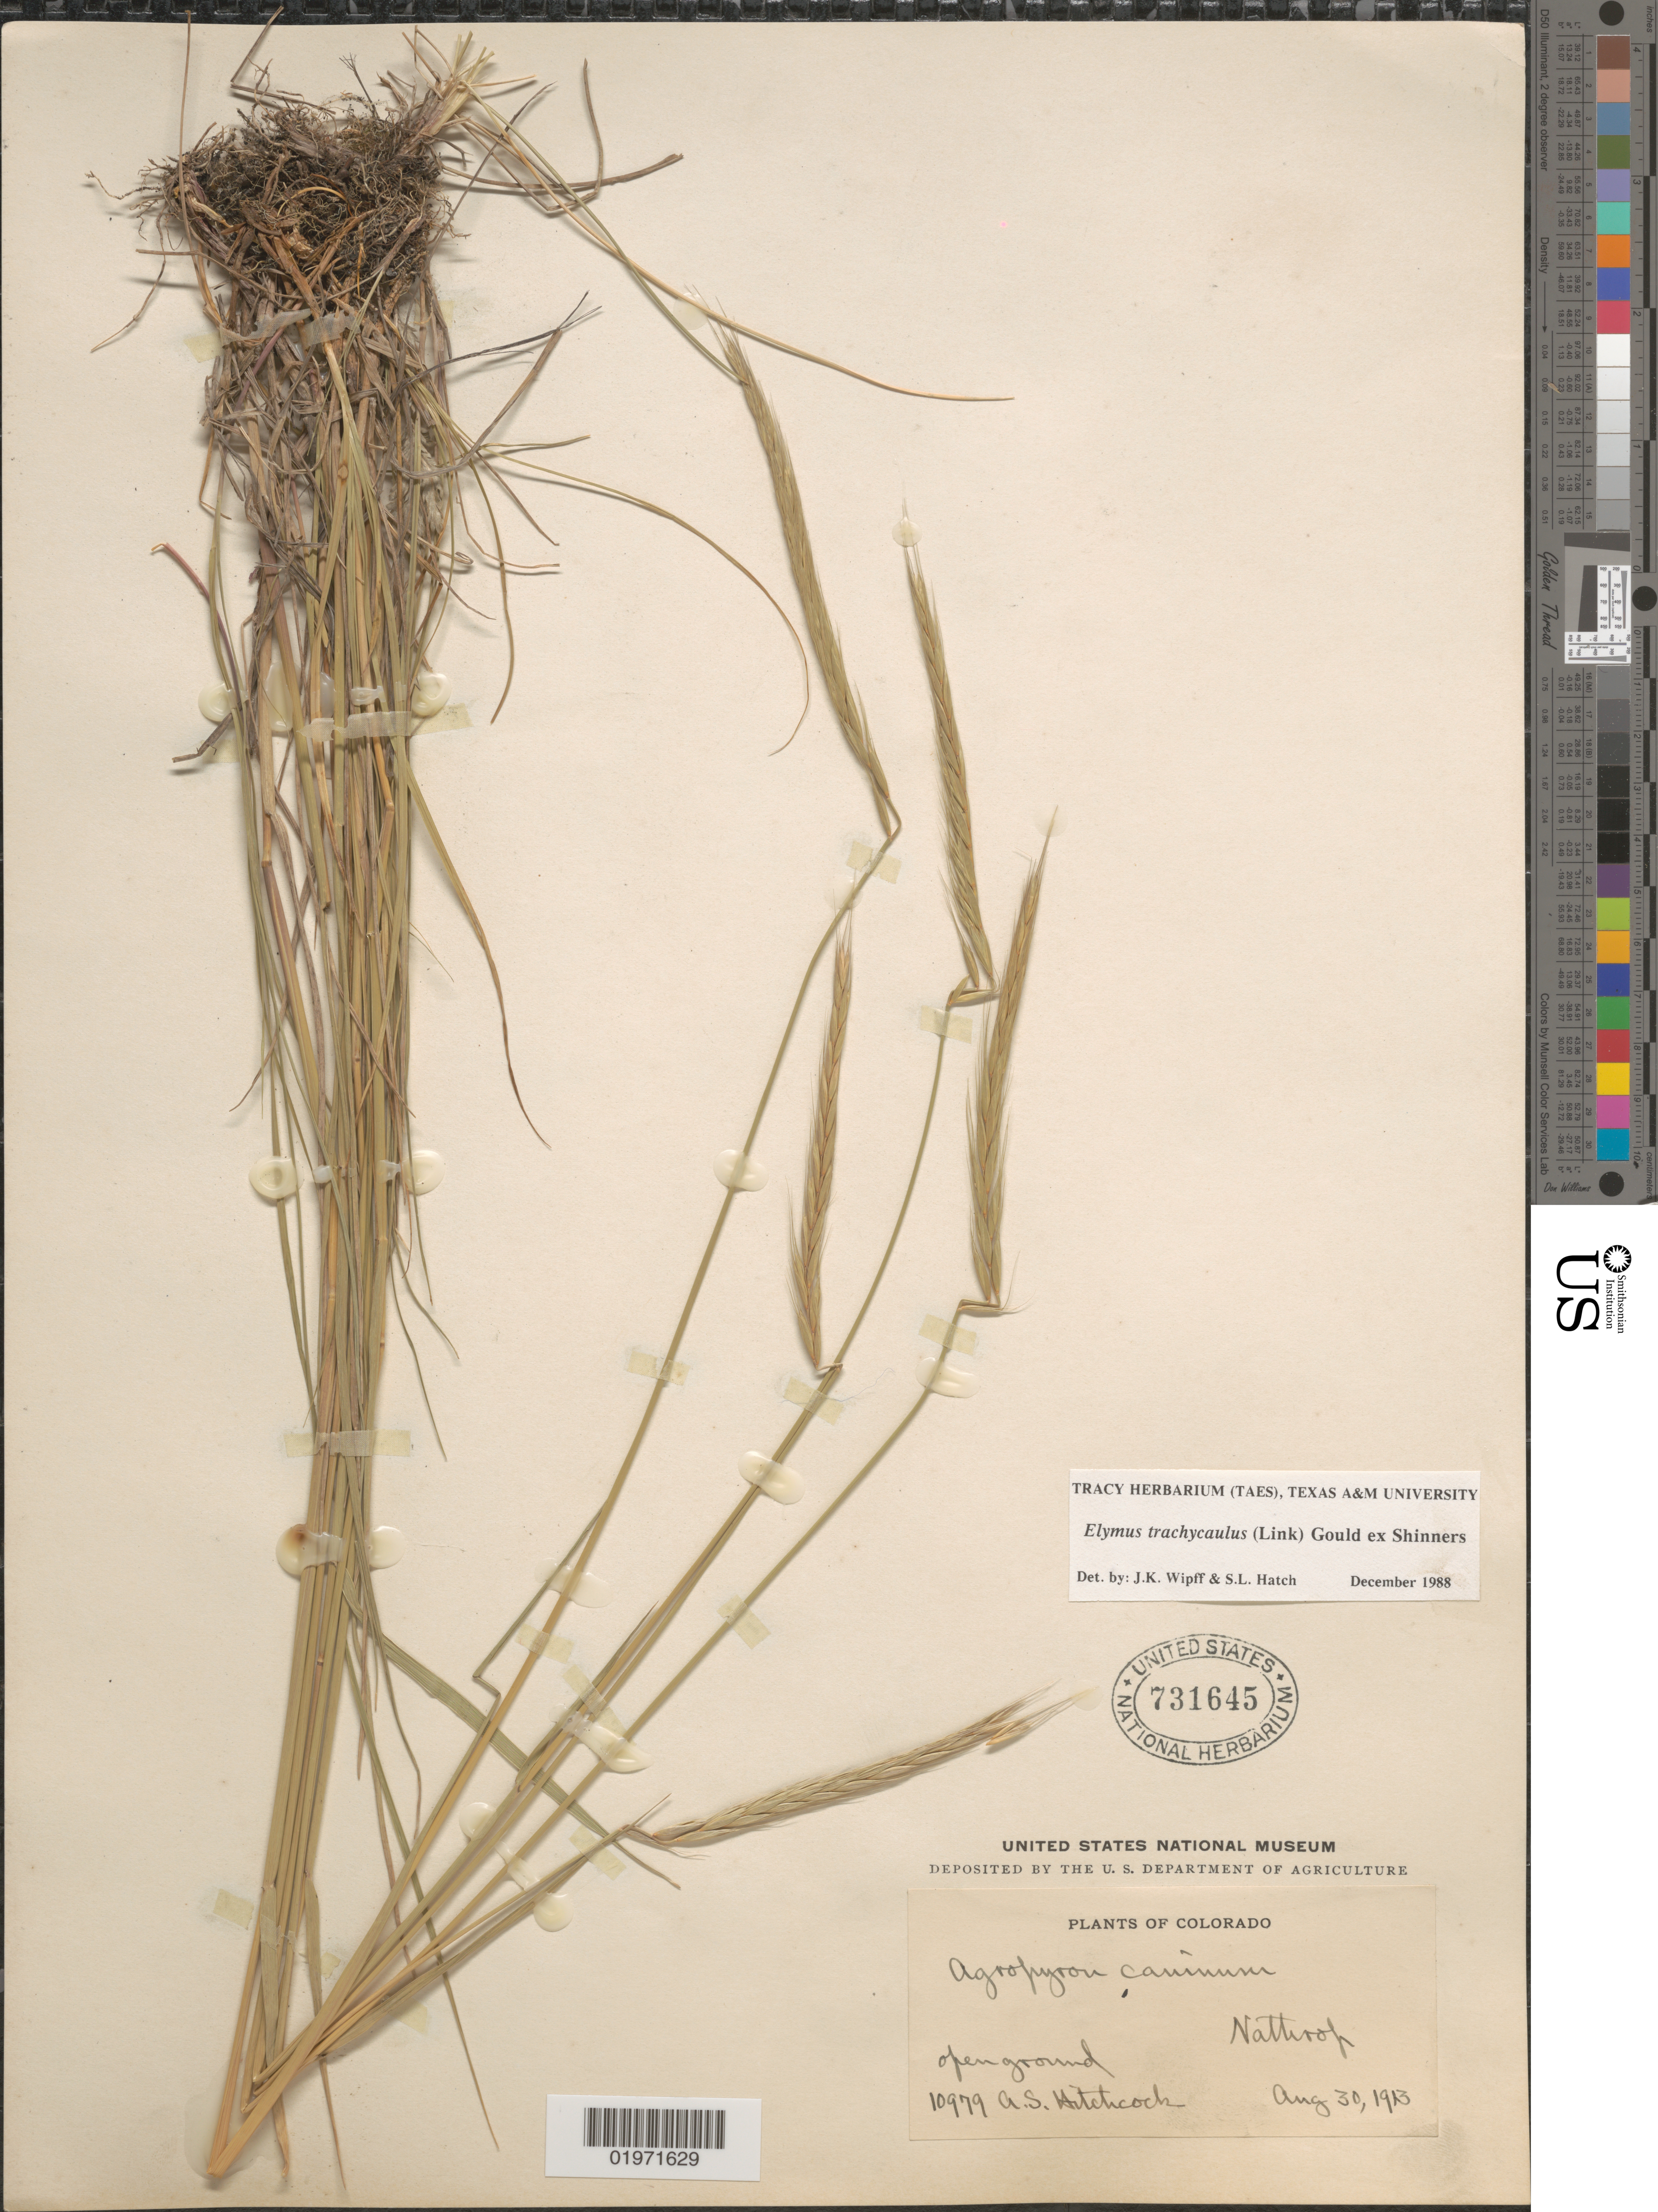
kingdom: Plantae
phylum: Tracheophyta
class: Liliopsida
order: Poales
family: Poaceae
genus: Elymus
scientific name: Elymus trachycaulus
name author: (Link) Gould ex Shinners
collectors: A. S. Hitchcock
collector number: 10979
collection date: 1913-08-30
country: United States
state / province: Colorado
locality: Nathrop.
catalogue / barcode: US 731645